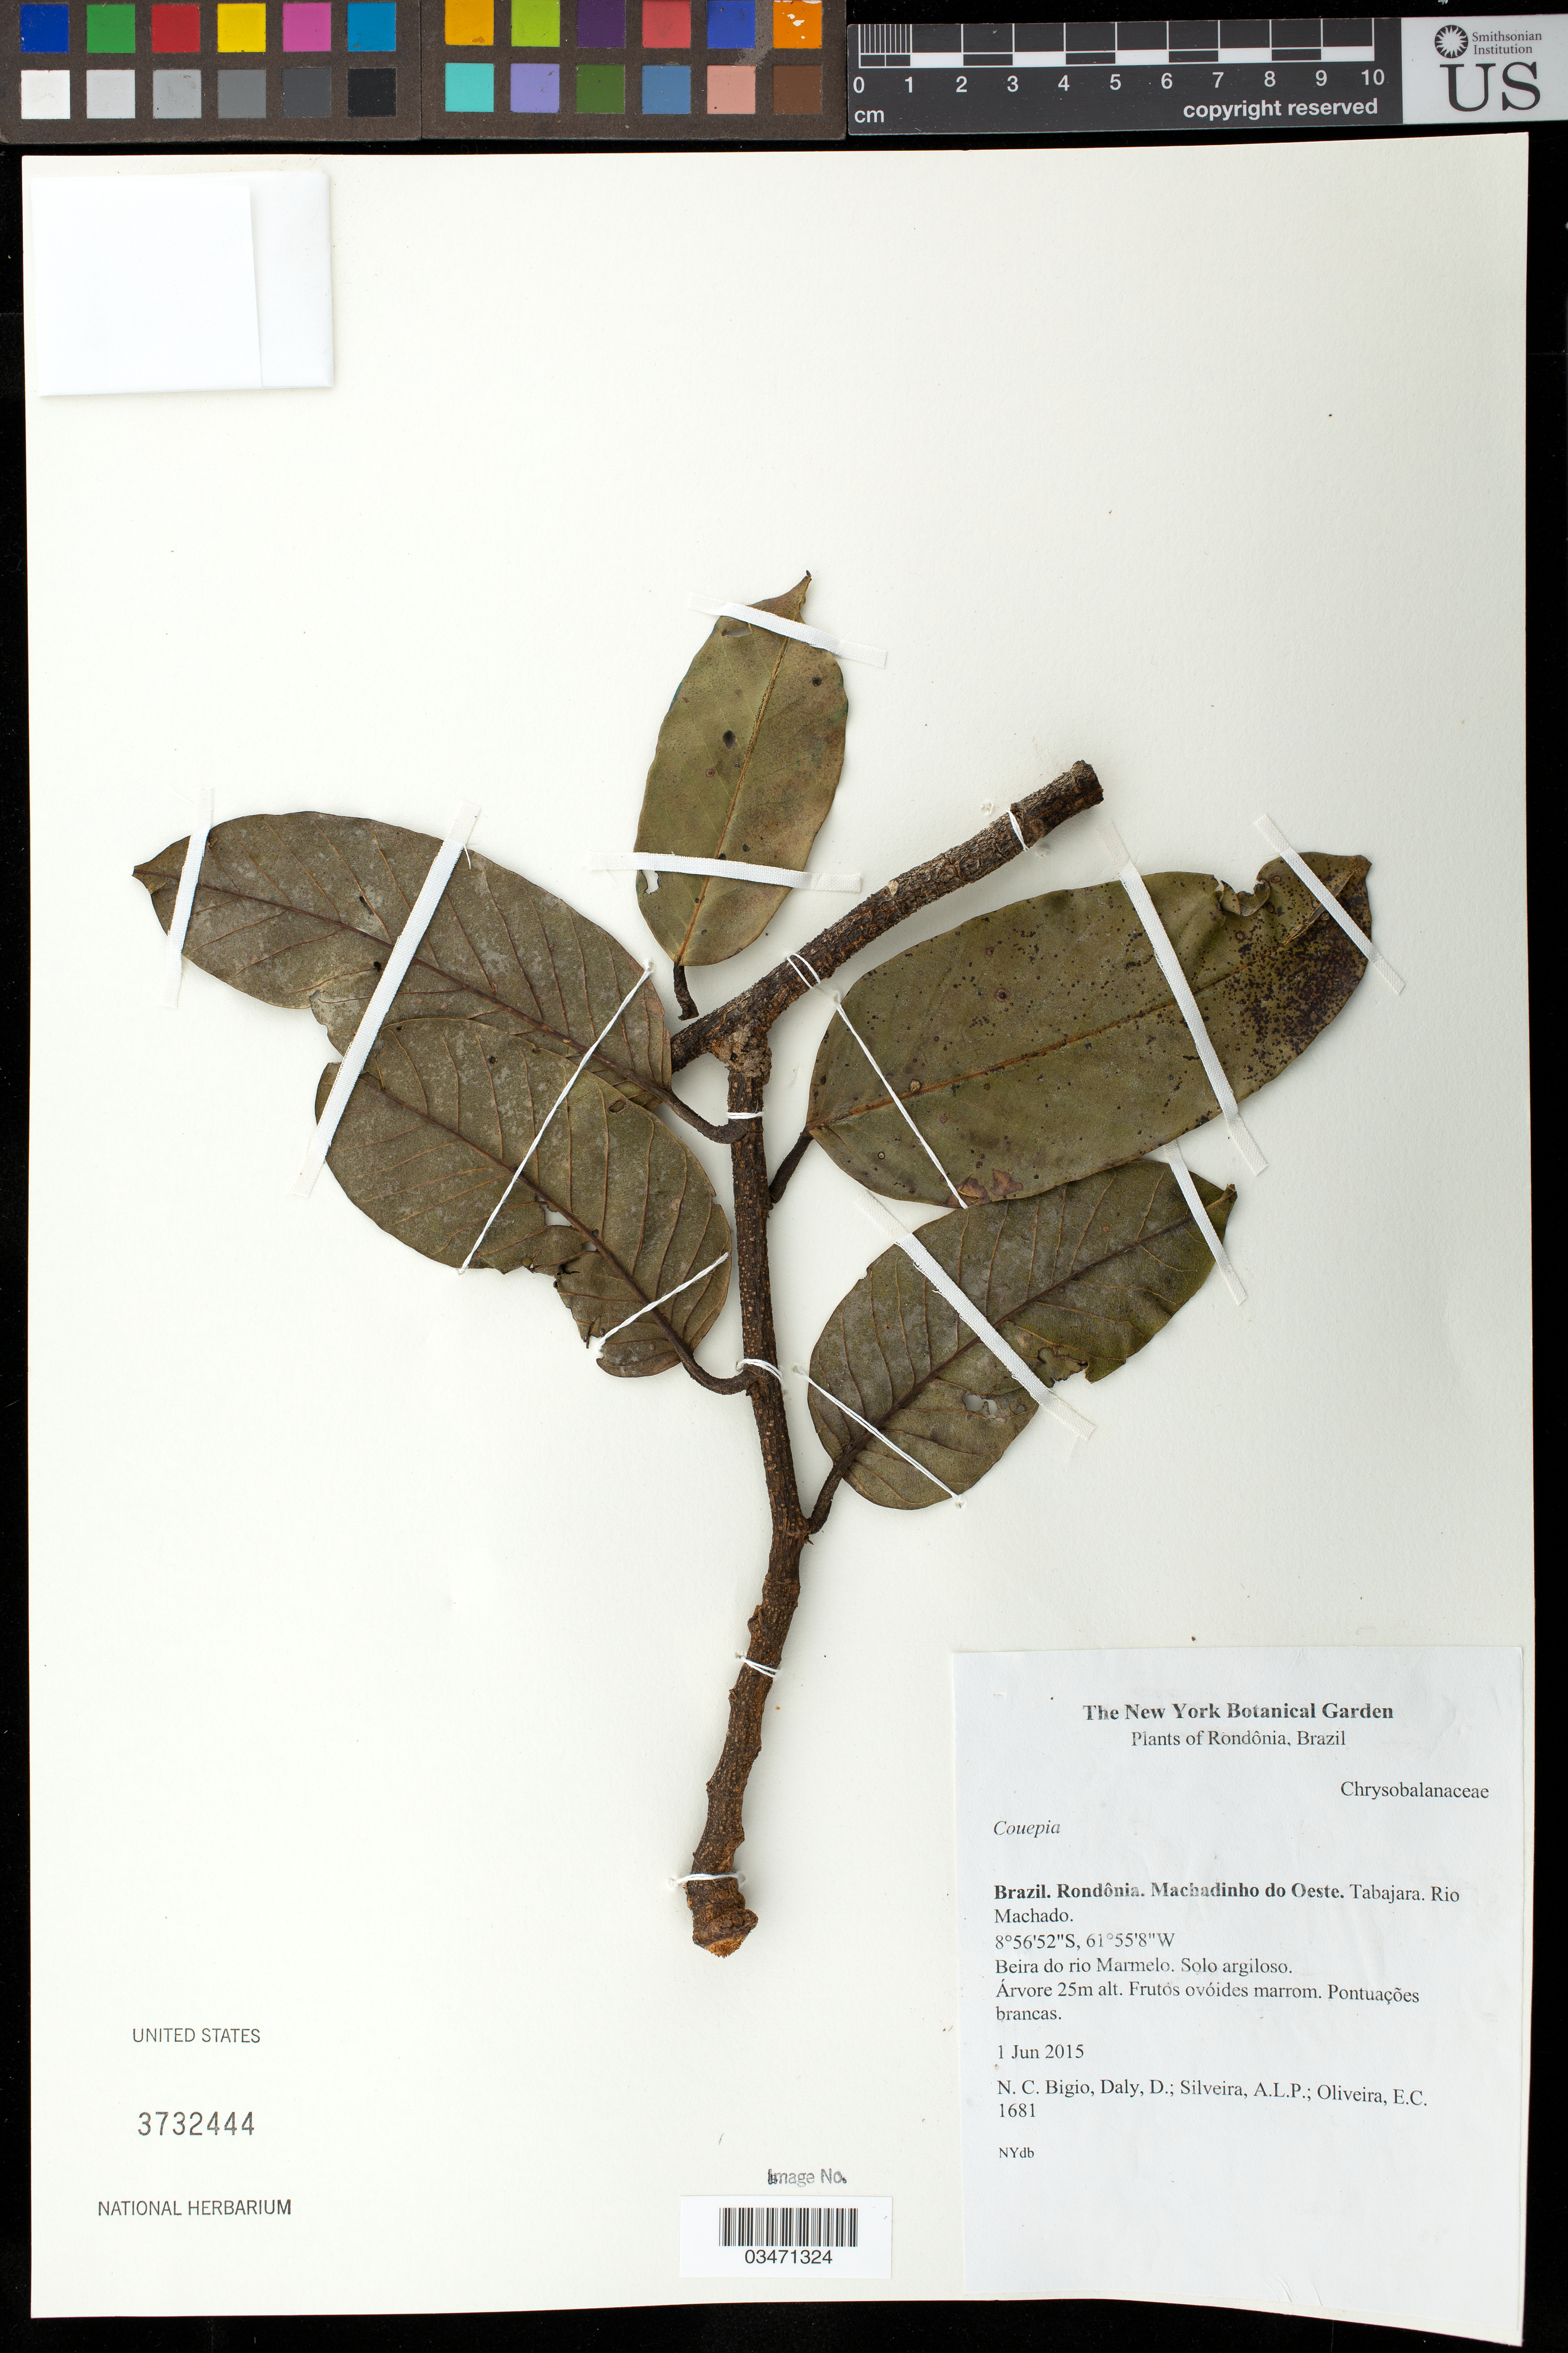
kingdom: Plantae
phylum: Tracheophyta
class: Magnoliopsida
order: Malpighiales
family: Chrysobalanaceae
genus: Couepia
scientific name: Couepia sp.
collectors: N. C. Bigio, D. Daly, -. Silveira & E. Oliveira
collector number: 1681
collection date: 2015-06-01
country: Brazil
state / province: Rondônia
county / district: Machadinho do Oeste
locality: Tabajara, Rio Machado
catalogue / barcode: US 3732444